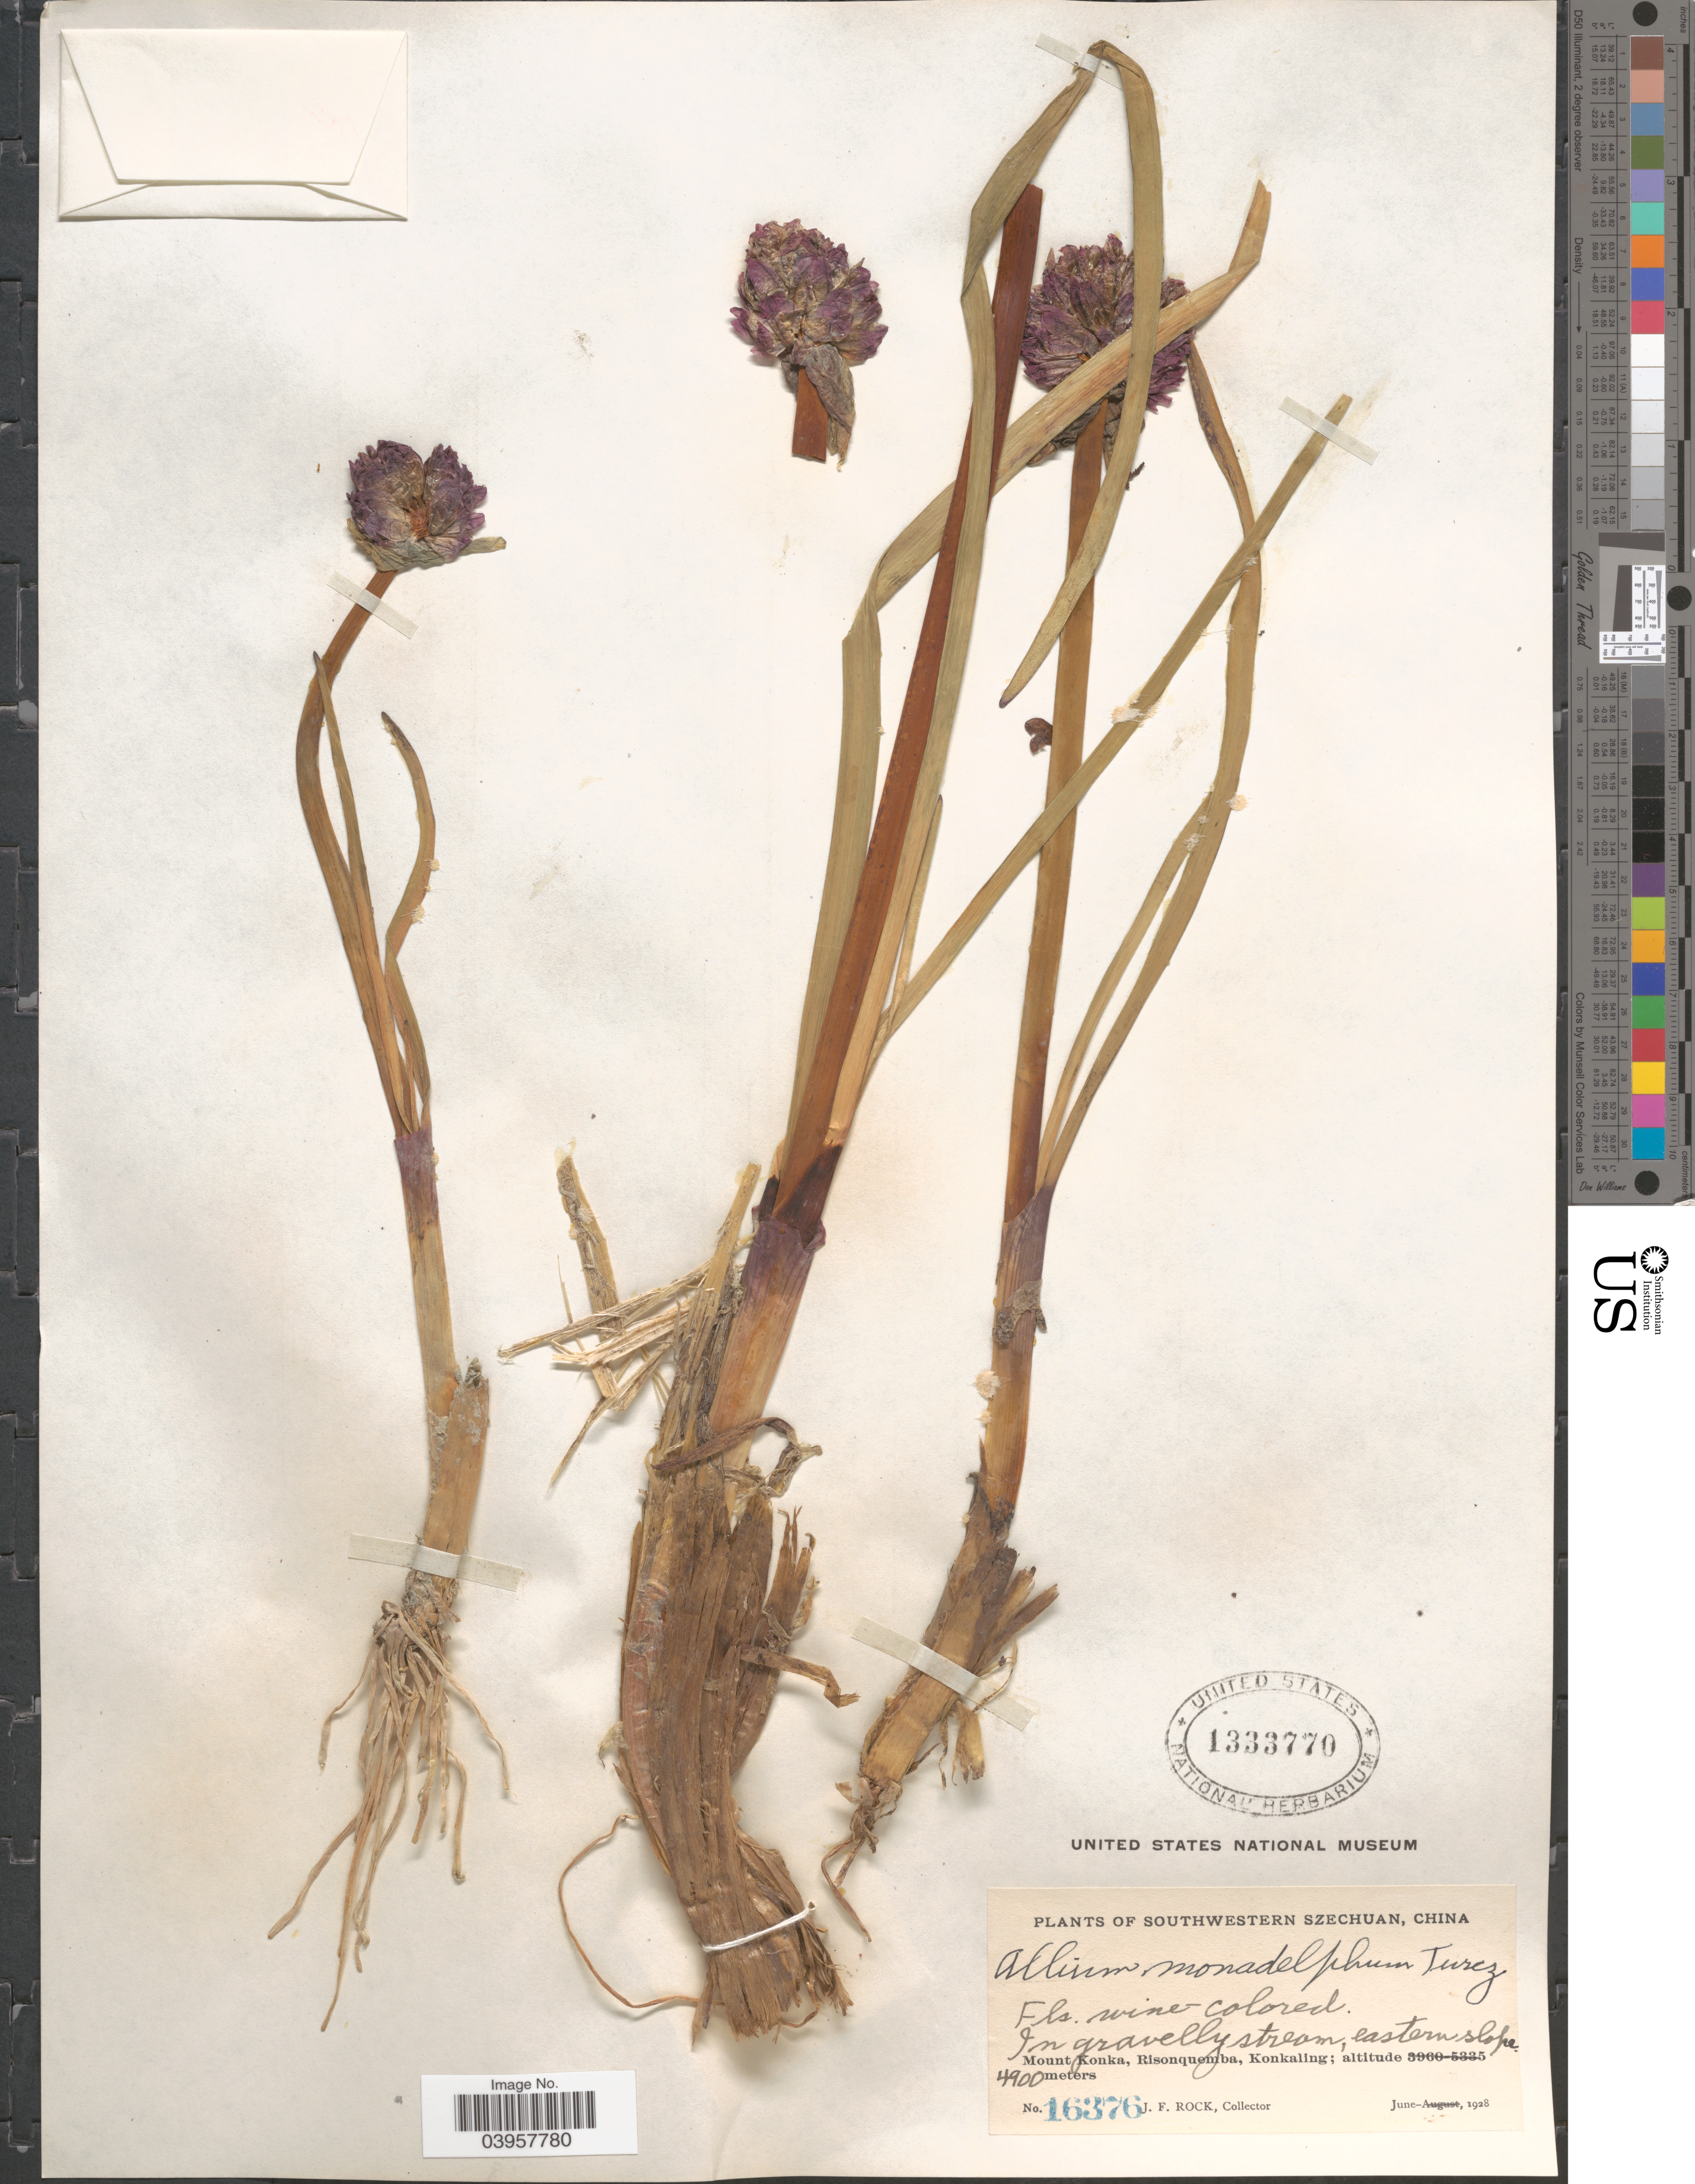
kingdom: Plantae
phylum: Tracheophyta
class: Liliopsida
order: Asparagales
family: Amaryllidaceae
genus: Allium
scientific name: Allium monadelphum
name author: Turcz. ex Kunth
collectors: J. Rock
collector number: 16376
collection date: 1928-06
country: China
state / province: Sichuan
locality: Southwestern Szechuan. In gravelly stream, eastern slope. Mount Konka, Risonquemba, Konkaling.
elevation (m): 4900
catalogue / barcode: US 1333770